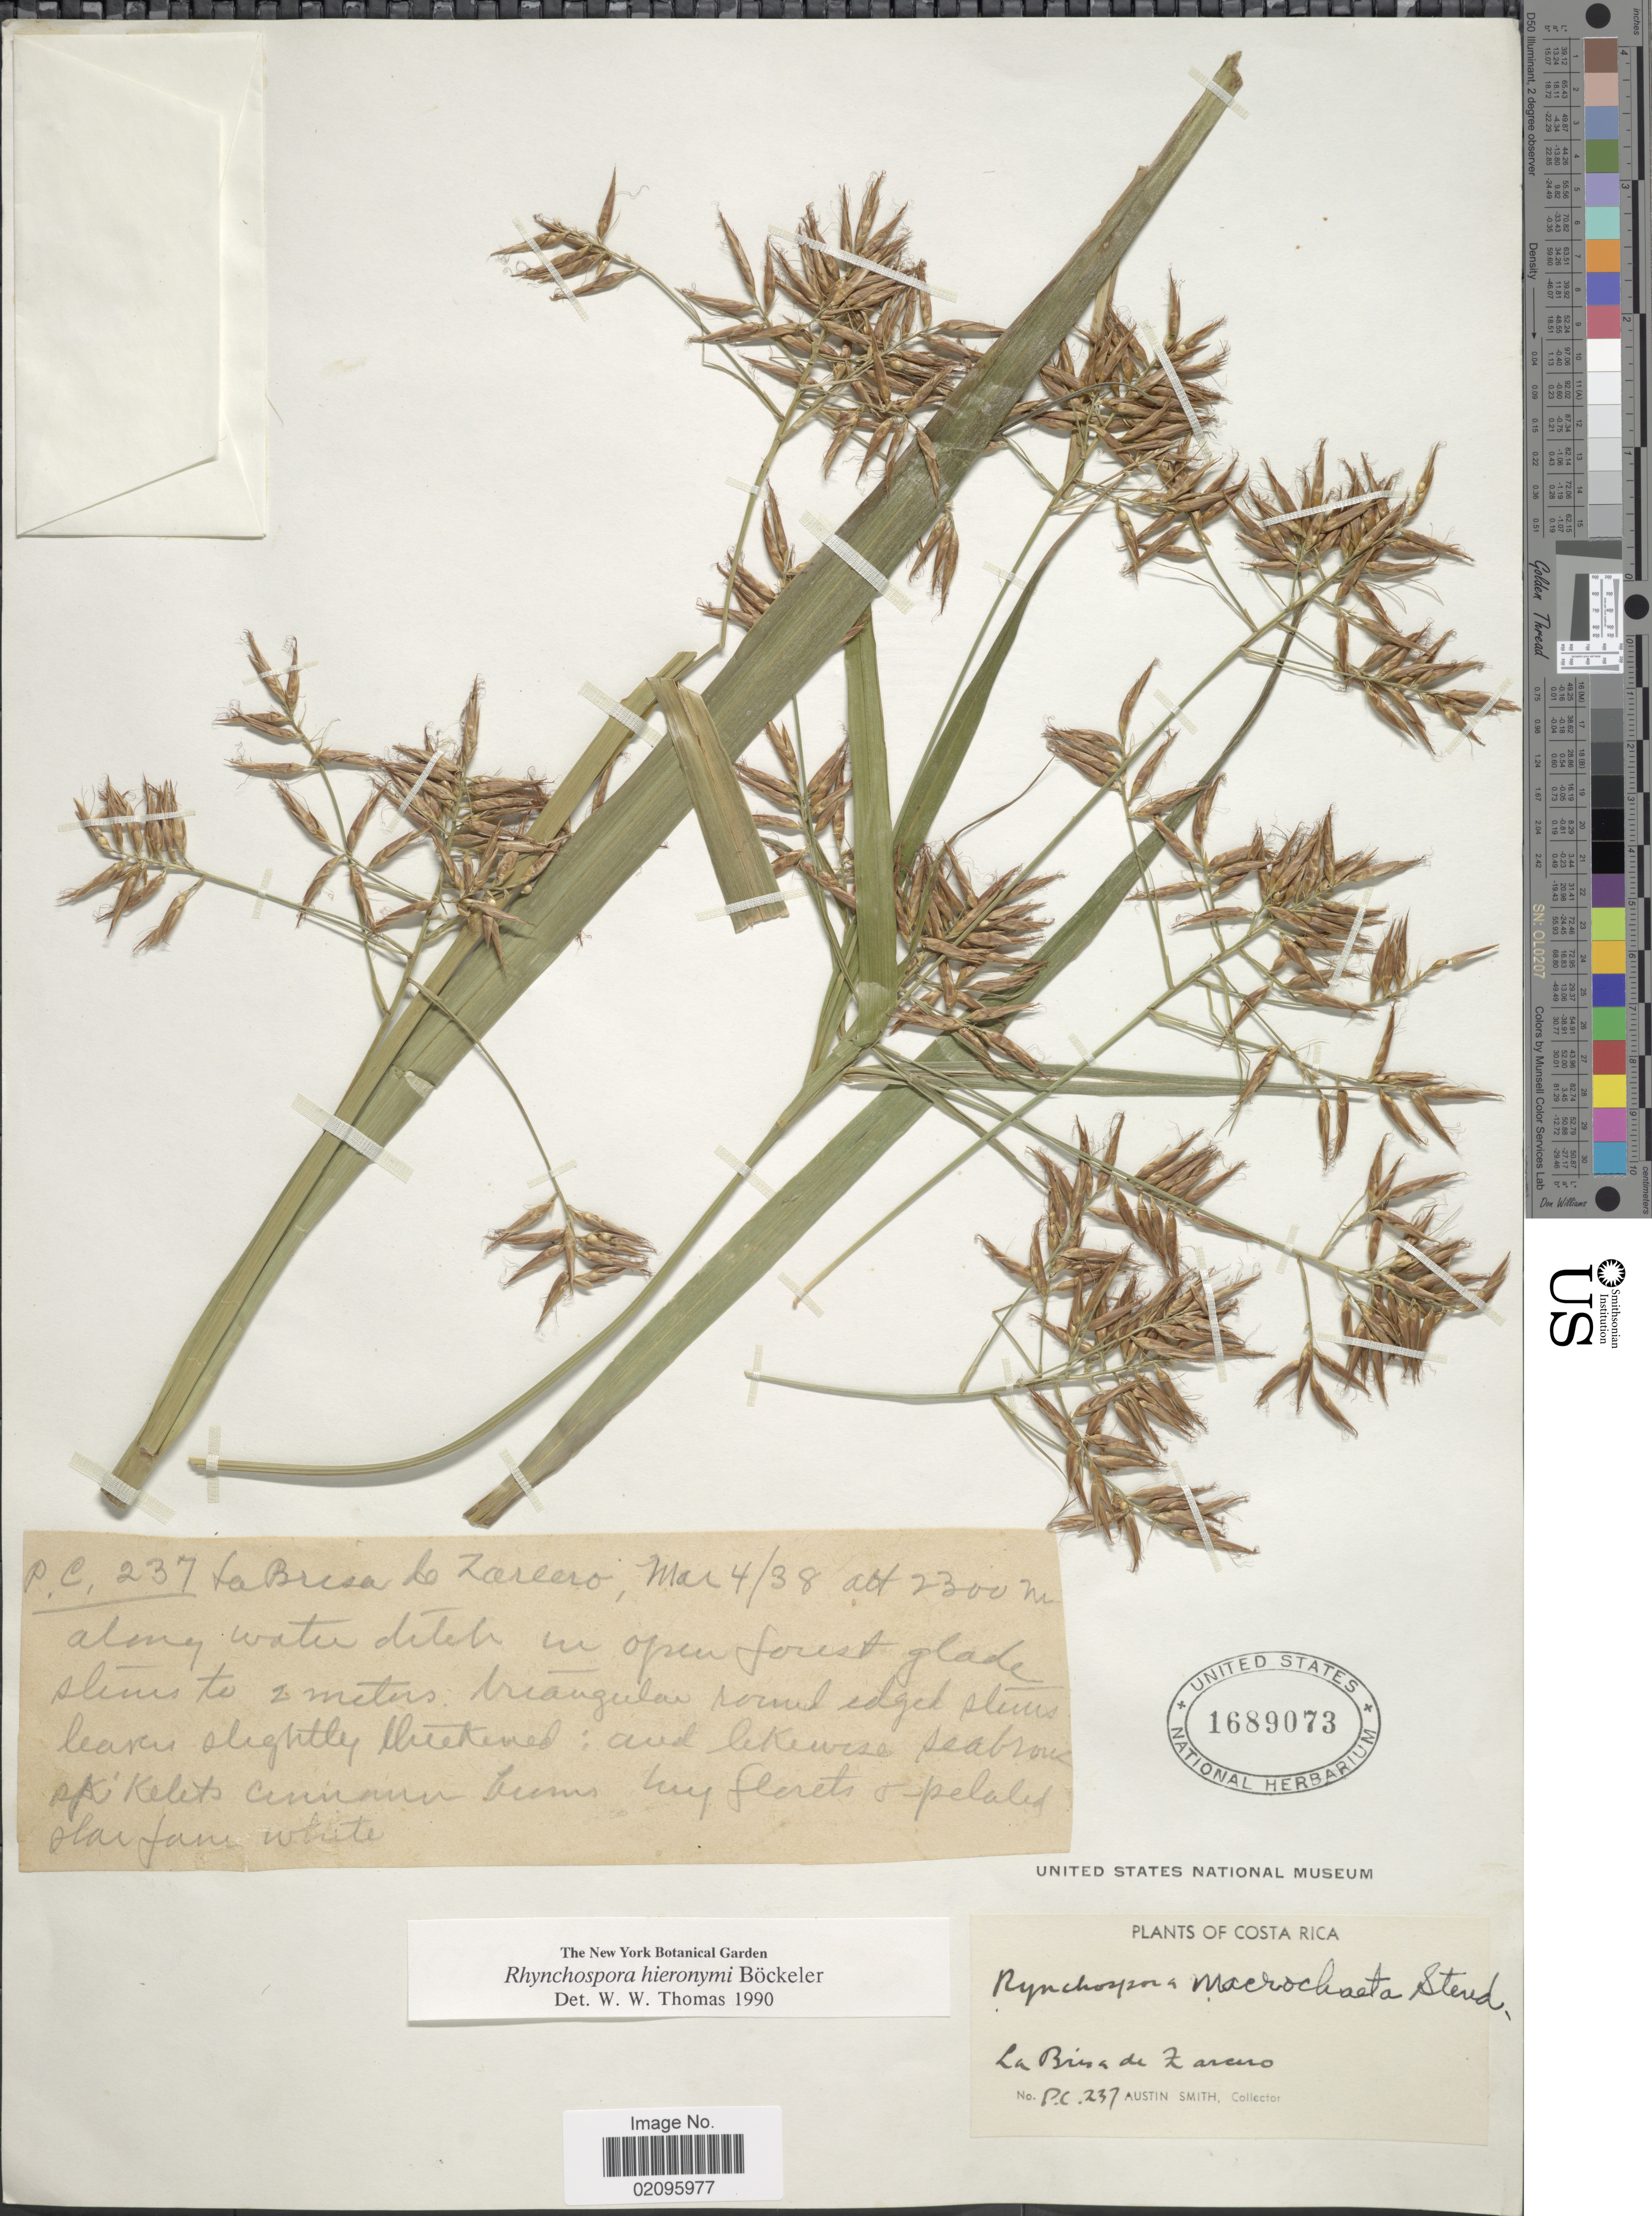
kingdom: Plantae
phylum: Tracheophyta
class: Liliopsida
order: Poales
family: Cyperaceae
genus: Rhynchospora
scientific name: Rhynchospora hieronymi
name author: Boeckeler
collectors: Aust P. Smith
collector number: P.C. 237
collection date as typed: Transcribed d/m/y: 4/3/38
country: Costa Rica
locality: La Brisa de Zarcero, along water ditch.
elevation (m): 2300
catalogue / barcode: US 1689073